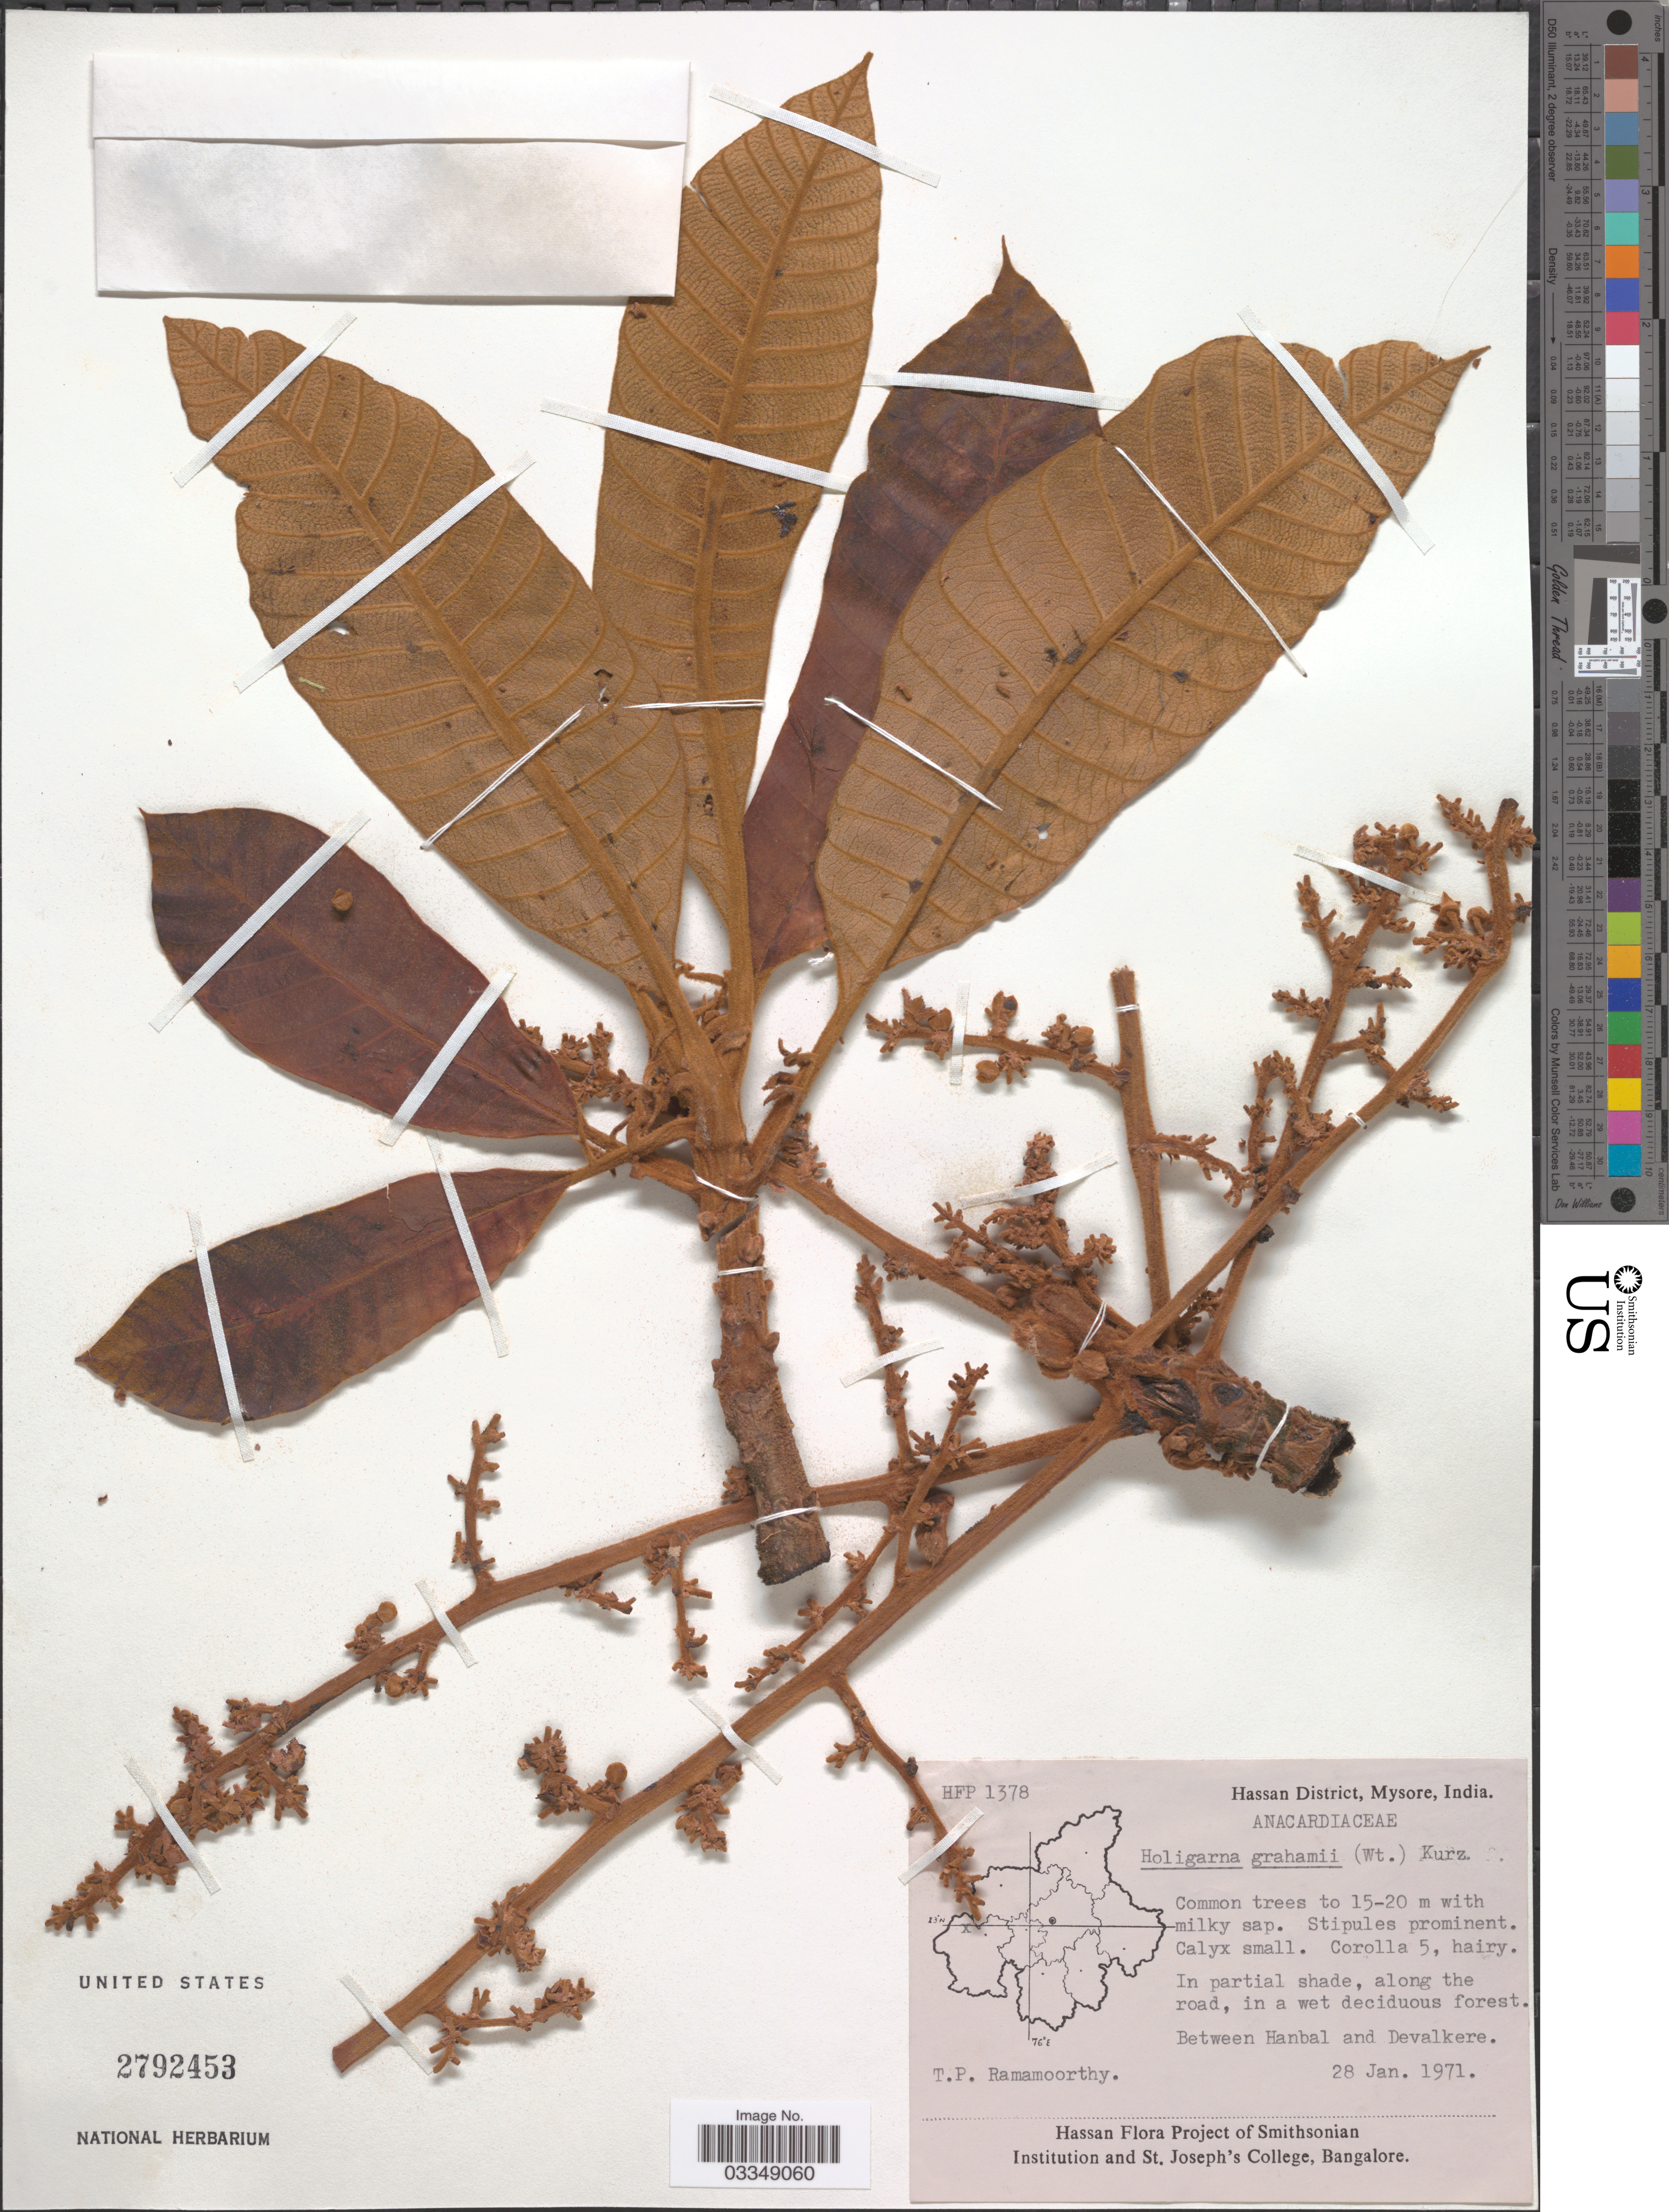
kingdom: Plantae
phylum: Tracheophyta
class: Magnoliopsida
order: Sapindales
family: Anacardiaceae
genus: Holigarna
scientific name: Holigarna grahamii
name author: (Wight) Kurz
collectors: T. P. Ramamoorthy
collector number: HFP 1378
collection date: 1971-01-28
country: India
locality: Hassan District, Mysore. Along the road. Between Hanbal and Devalkere.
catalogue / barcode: US 2792453